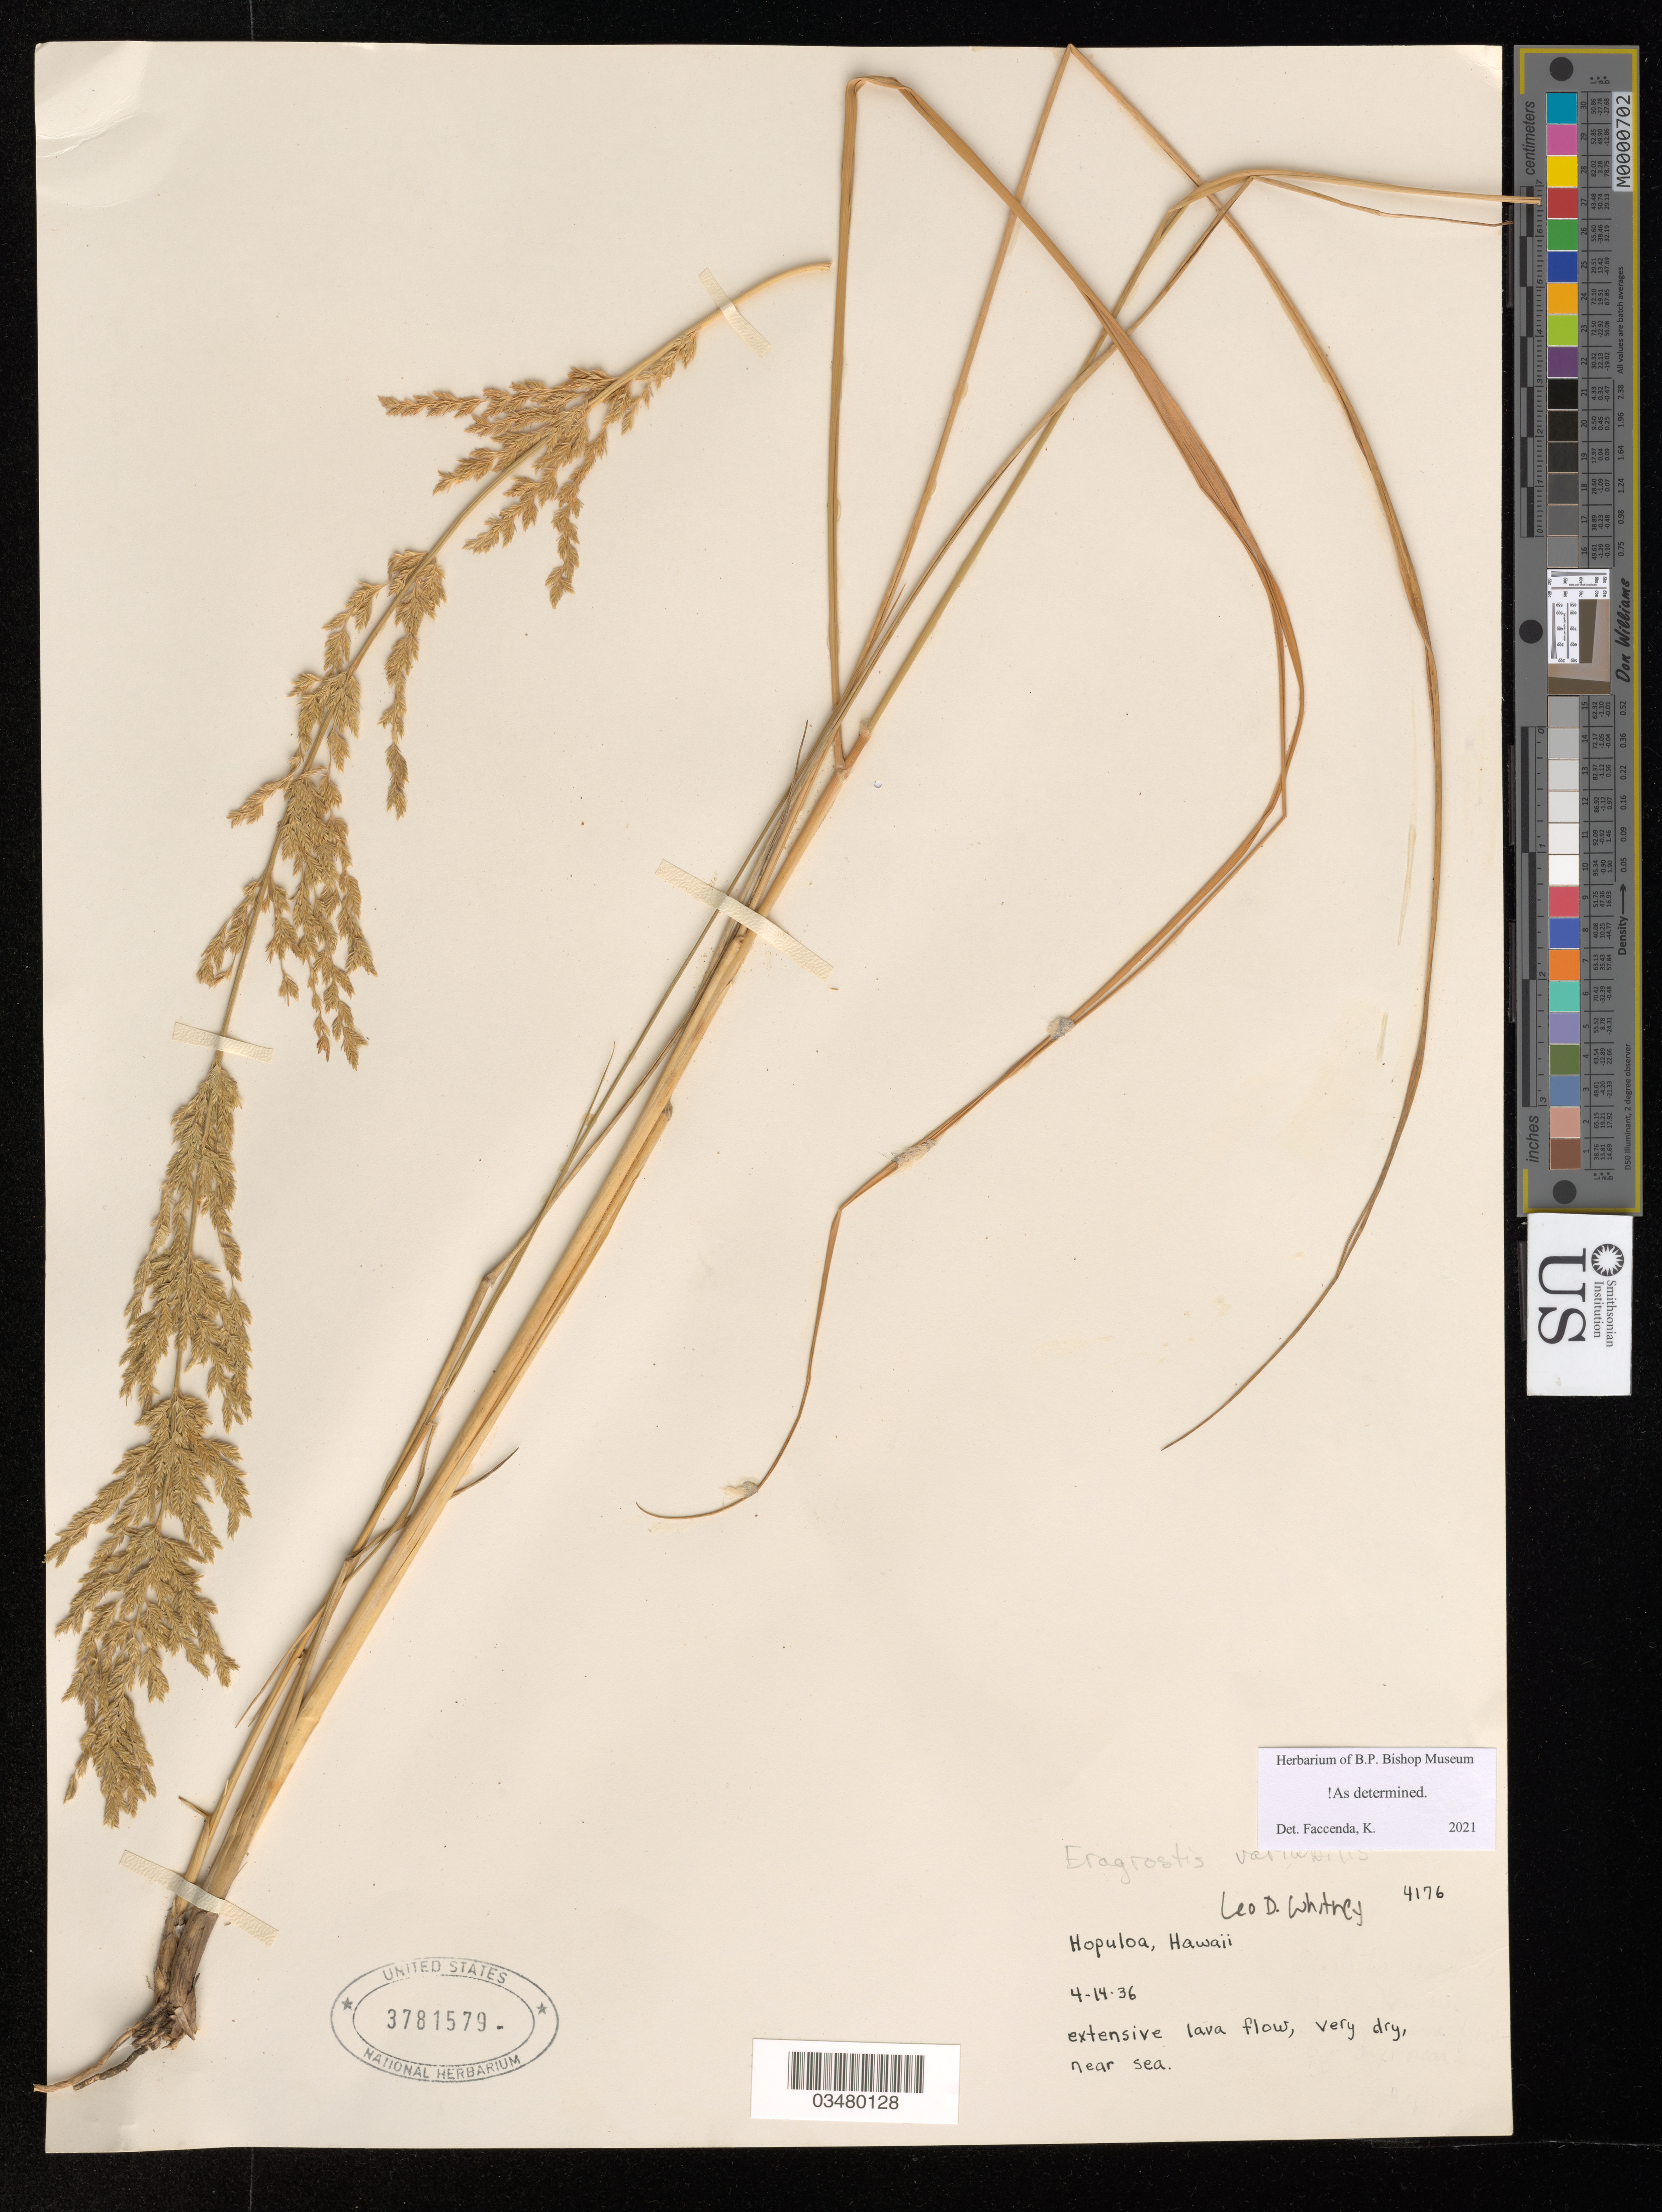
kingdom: Plantae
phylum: Tracheophyta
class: Liliopsida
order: Poales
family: Poaceae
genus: Eragrostis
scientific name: Eragrostis variabilis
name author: (Gaudich.) Steud.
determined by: Faccenda, K.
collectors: L. Whitney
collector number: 4176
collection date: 1936-04-14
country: United States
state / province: Hawaii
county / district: Hawaii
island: Hawaii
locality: Hopuloa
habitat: Very dry, near sea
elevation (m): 0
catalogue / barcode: US 3781579